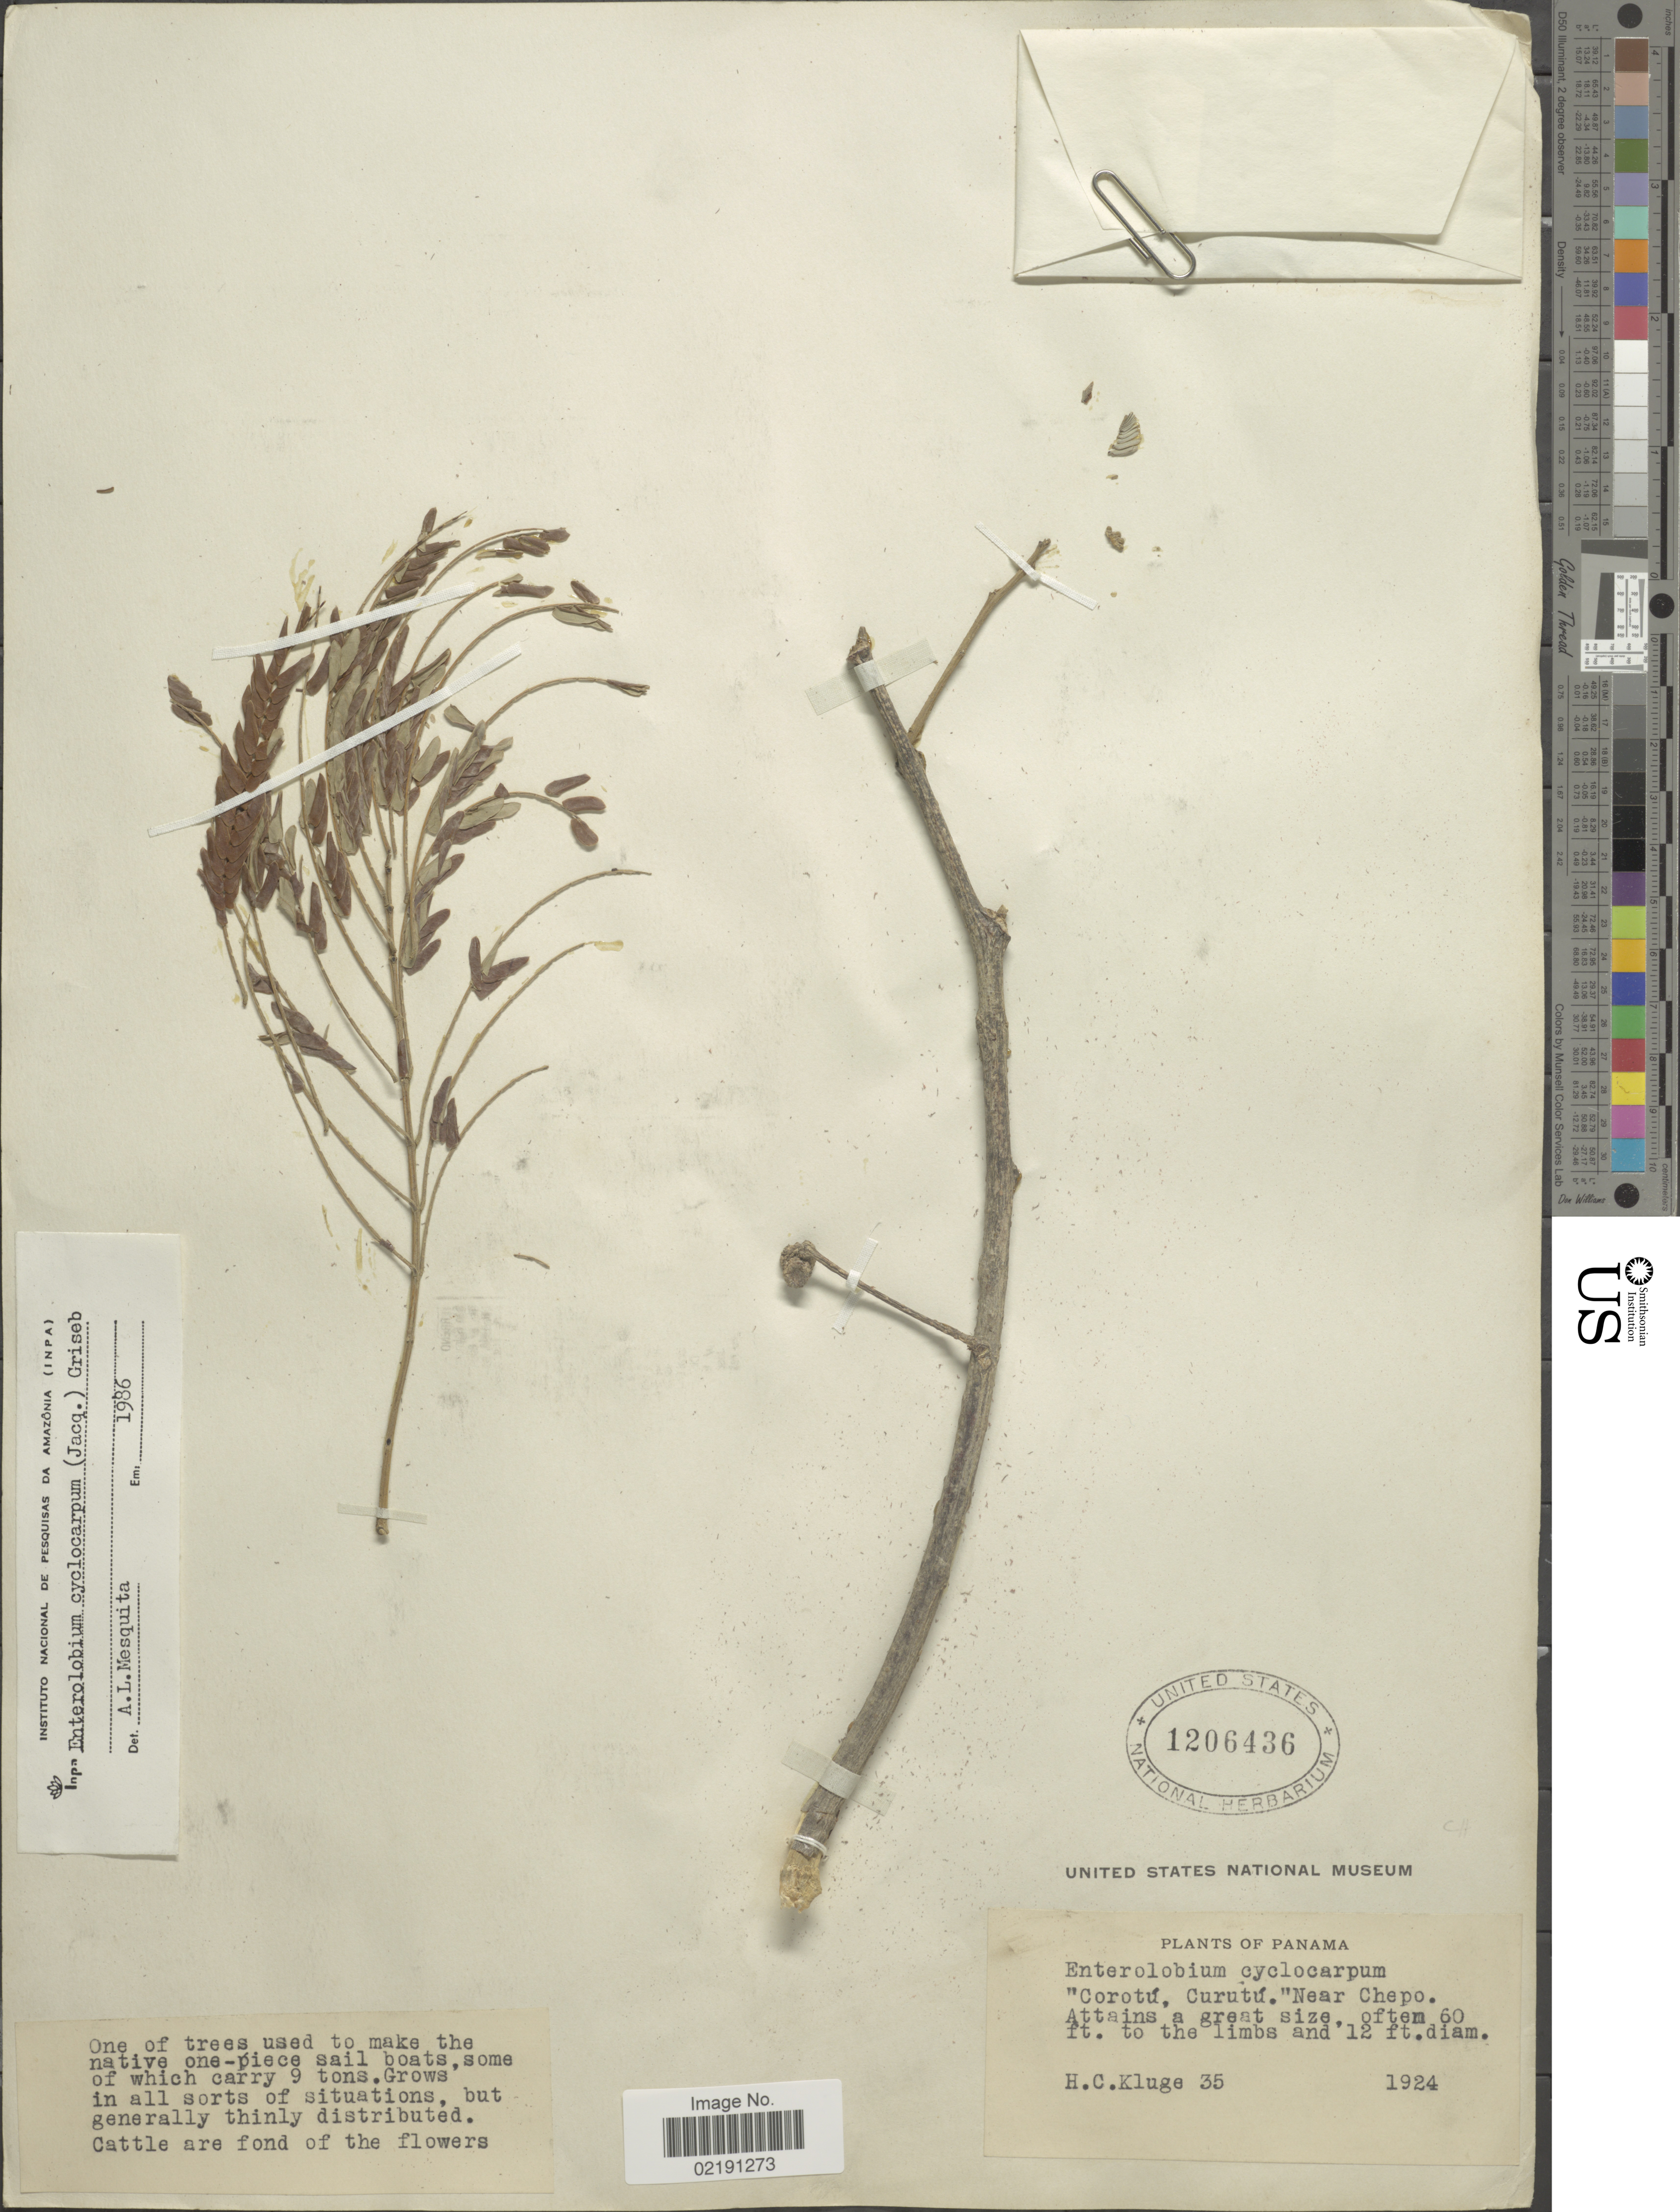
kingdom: Plantae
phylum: Tracheophyta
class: Magnoliopsida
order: Fabales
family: Fabaceae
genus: Enterolobium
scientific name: Enterolobium cyclocarpum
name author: (Jacq.) Griseb.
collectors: H. C. Kluge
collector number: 35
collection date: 1924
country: Panama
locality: Corotú, Curutú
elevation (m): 18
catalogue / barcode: US 1206436